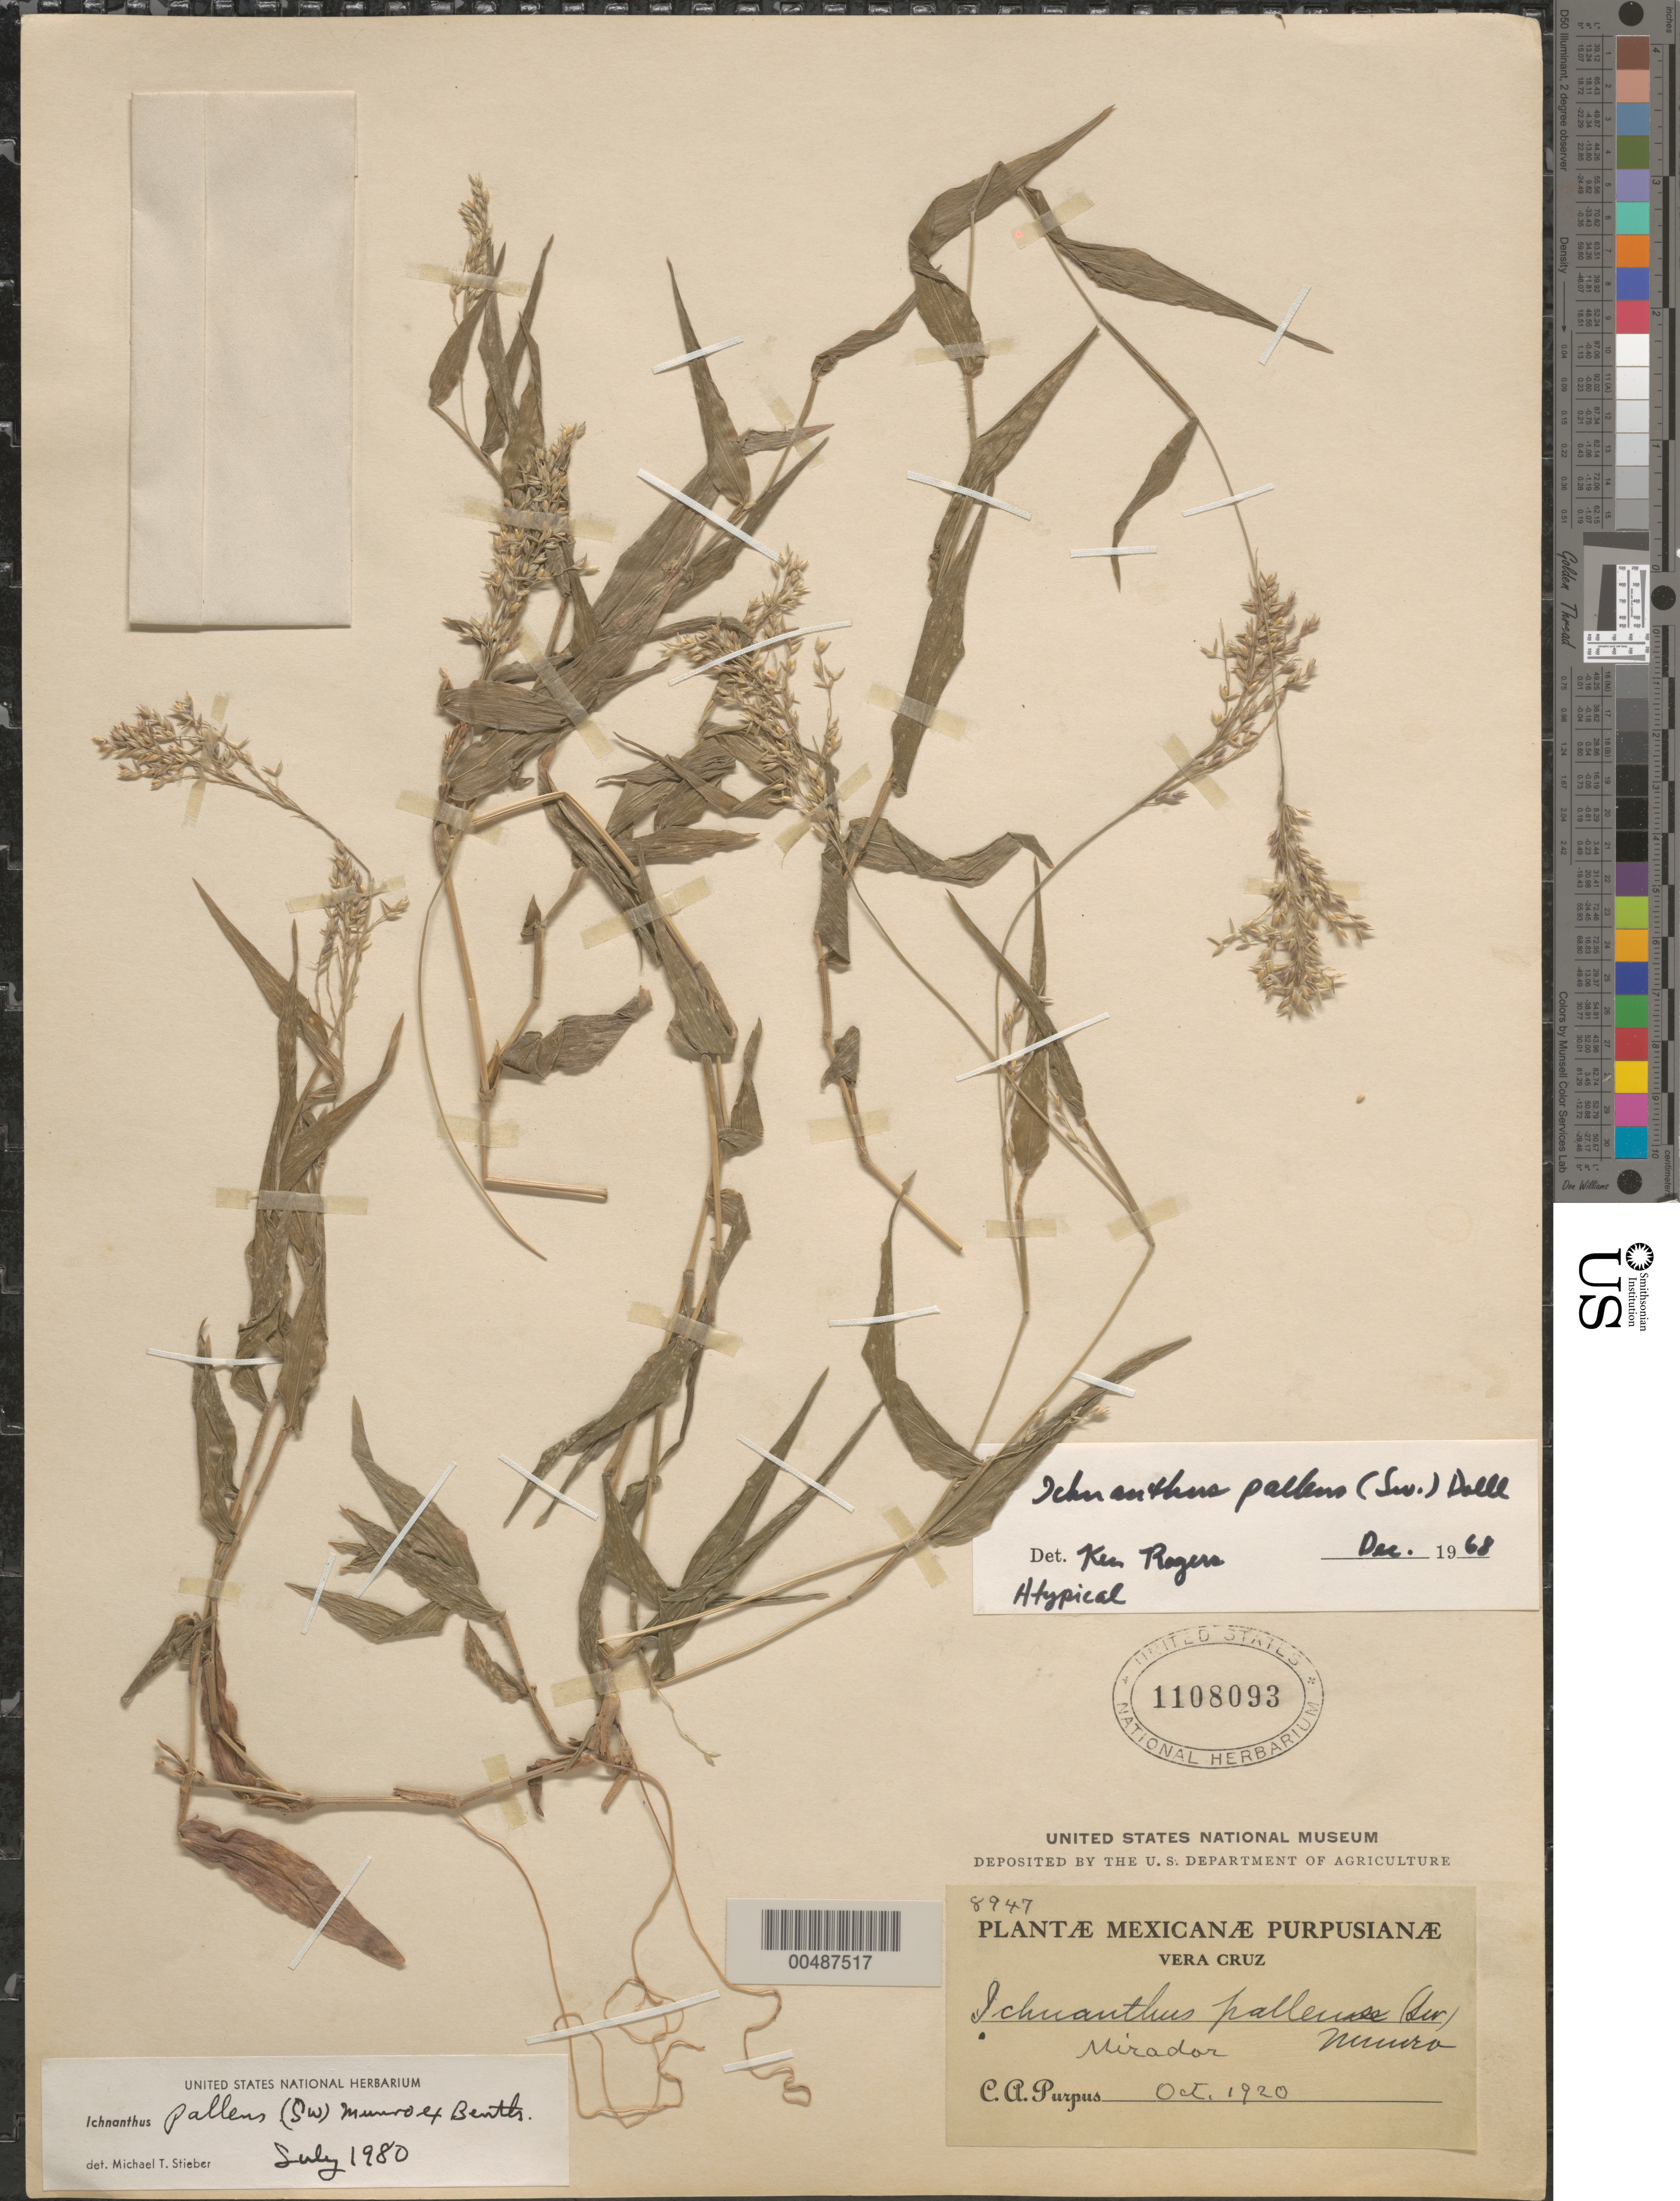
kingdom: Plantae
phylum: Tracheophyta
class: Liliopsida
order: Poales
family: Poaceae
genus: Ichnanthus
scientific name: Ichnanthus pallens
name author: (Sw.) Munro ex Benth.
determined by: Stieber, M. T.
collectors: C. A. Purpus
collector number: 8947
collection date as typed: Oct 1920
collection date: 1920-10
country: Mexico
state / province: Veracruz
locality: Mirador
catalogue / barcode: US 1108093